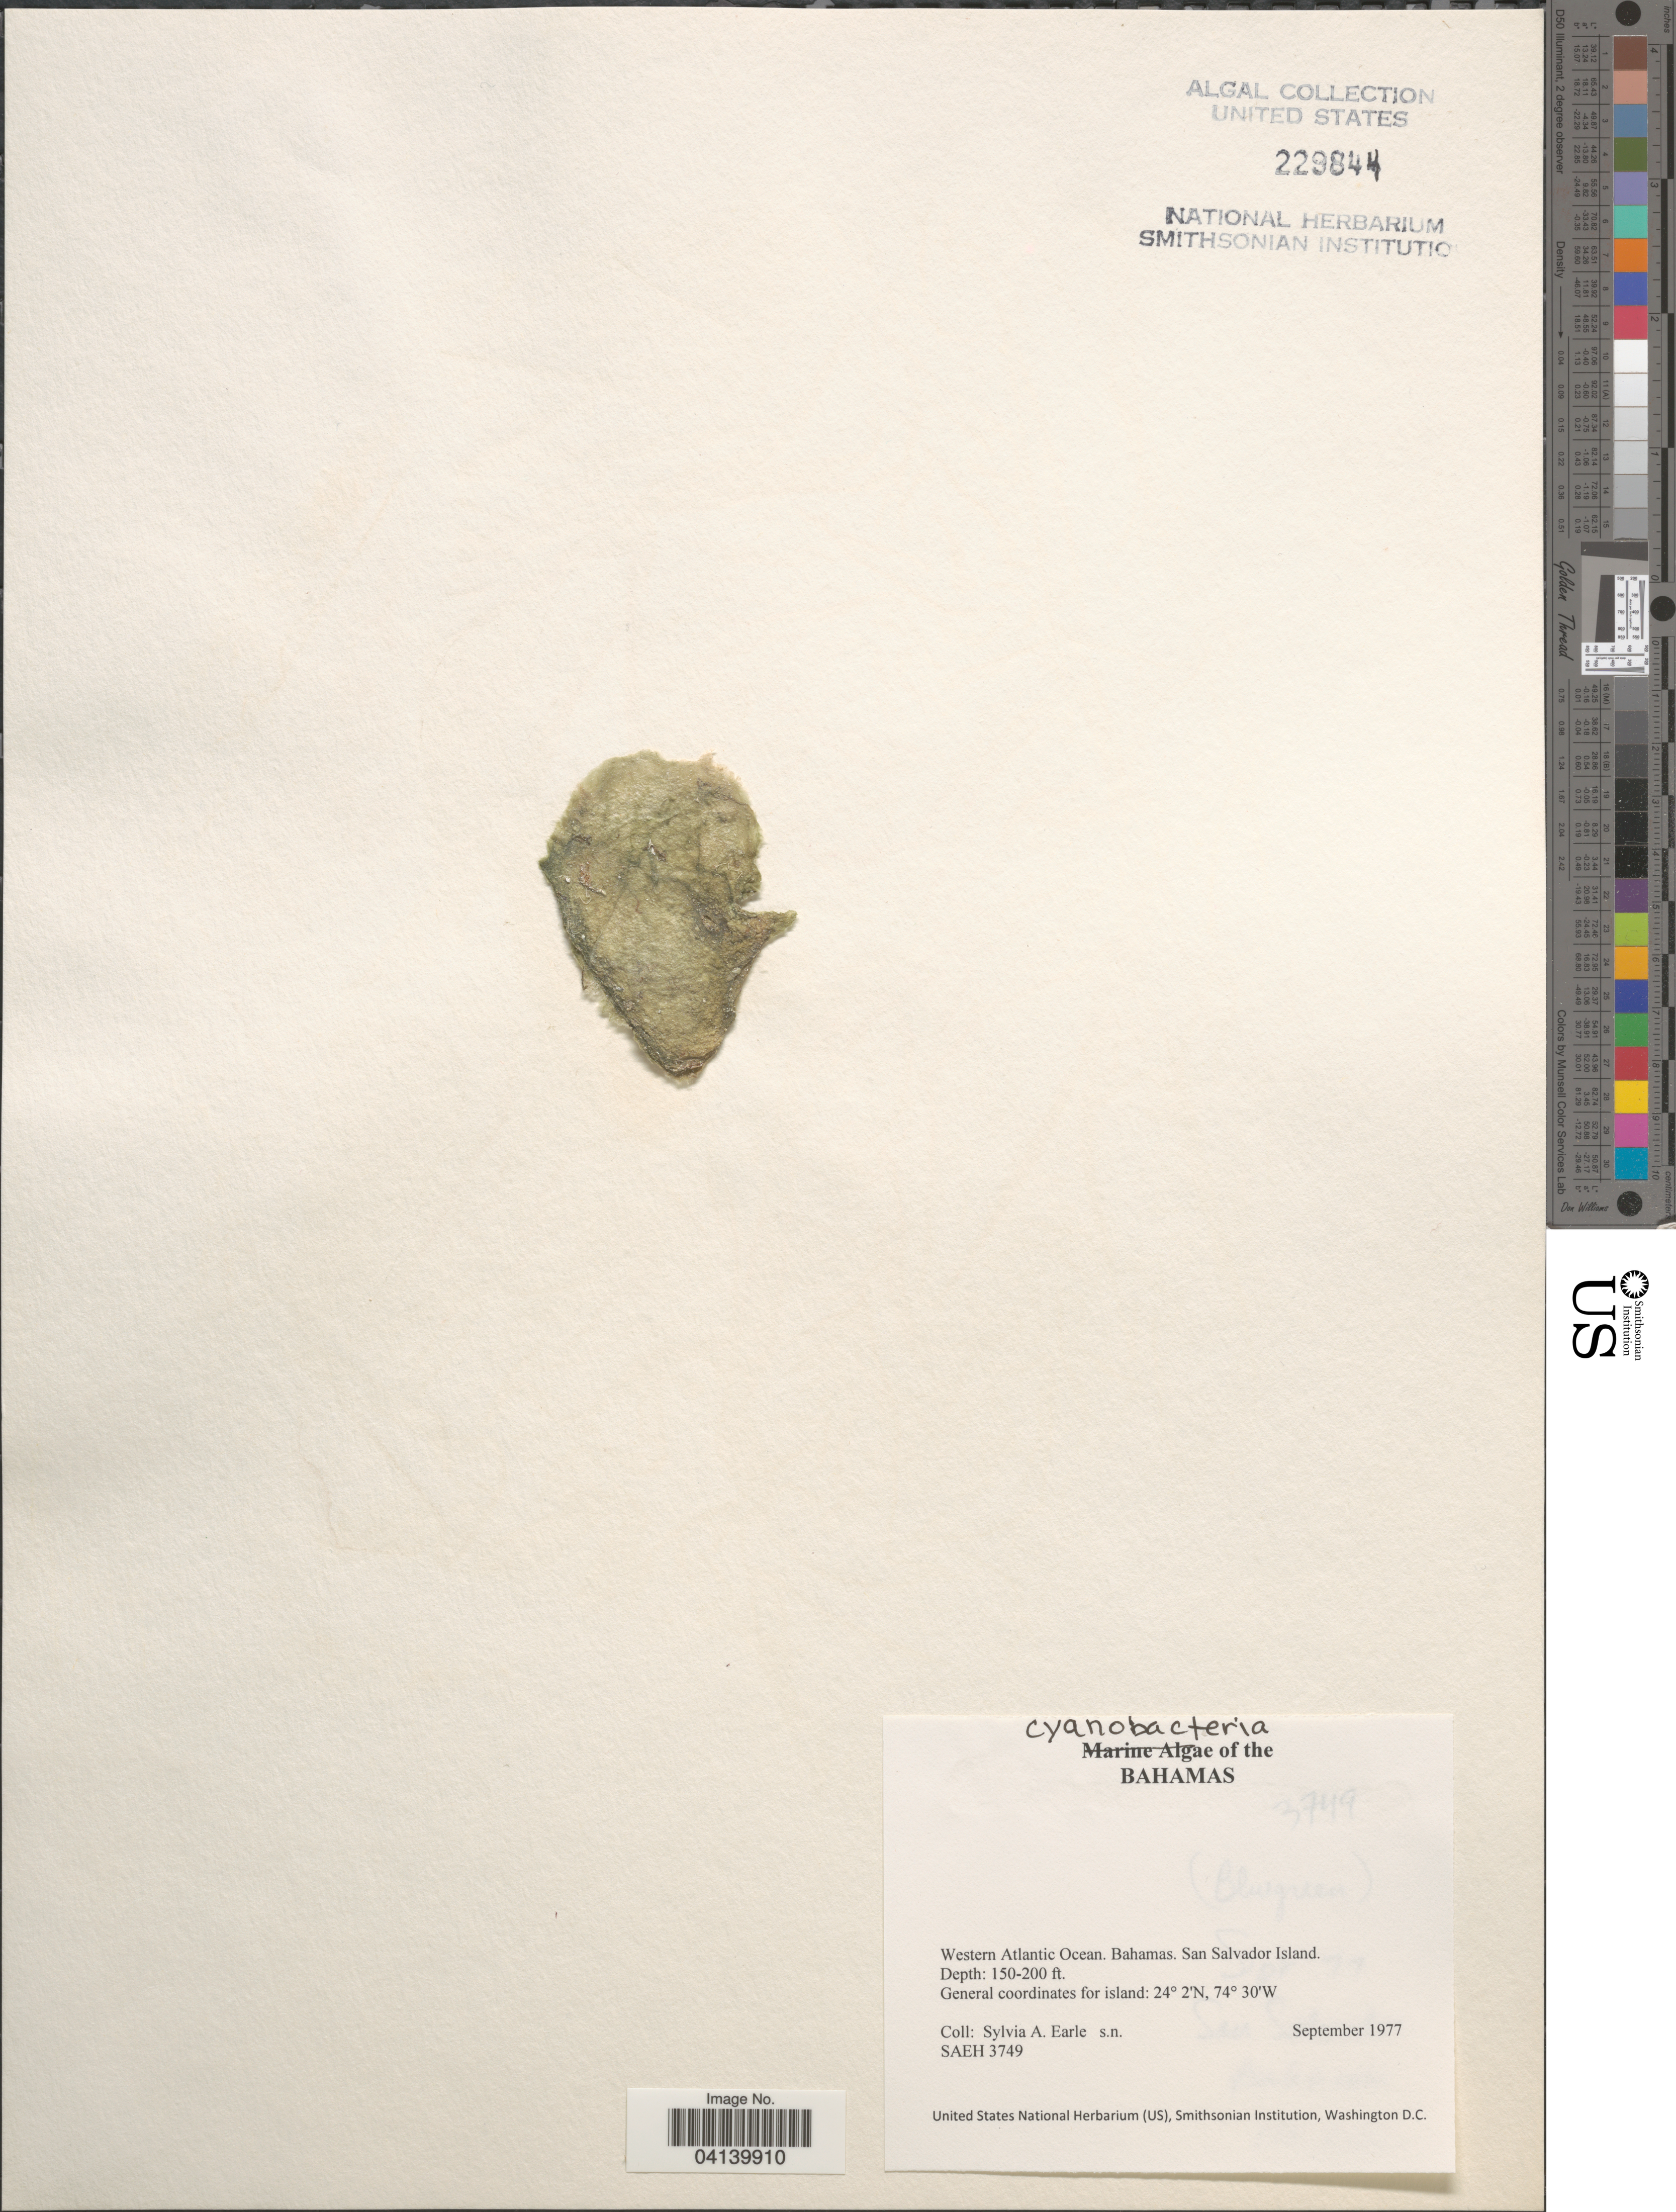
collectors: S. A. Earle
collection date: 1977-09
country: Bahamas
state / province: San Salvador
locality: Western Atlantic Ocean. San Salvador Island.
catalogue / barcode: US 229844